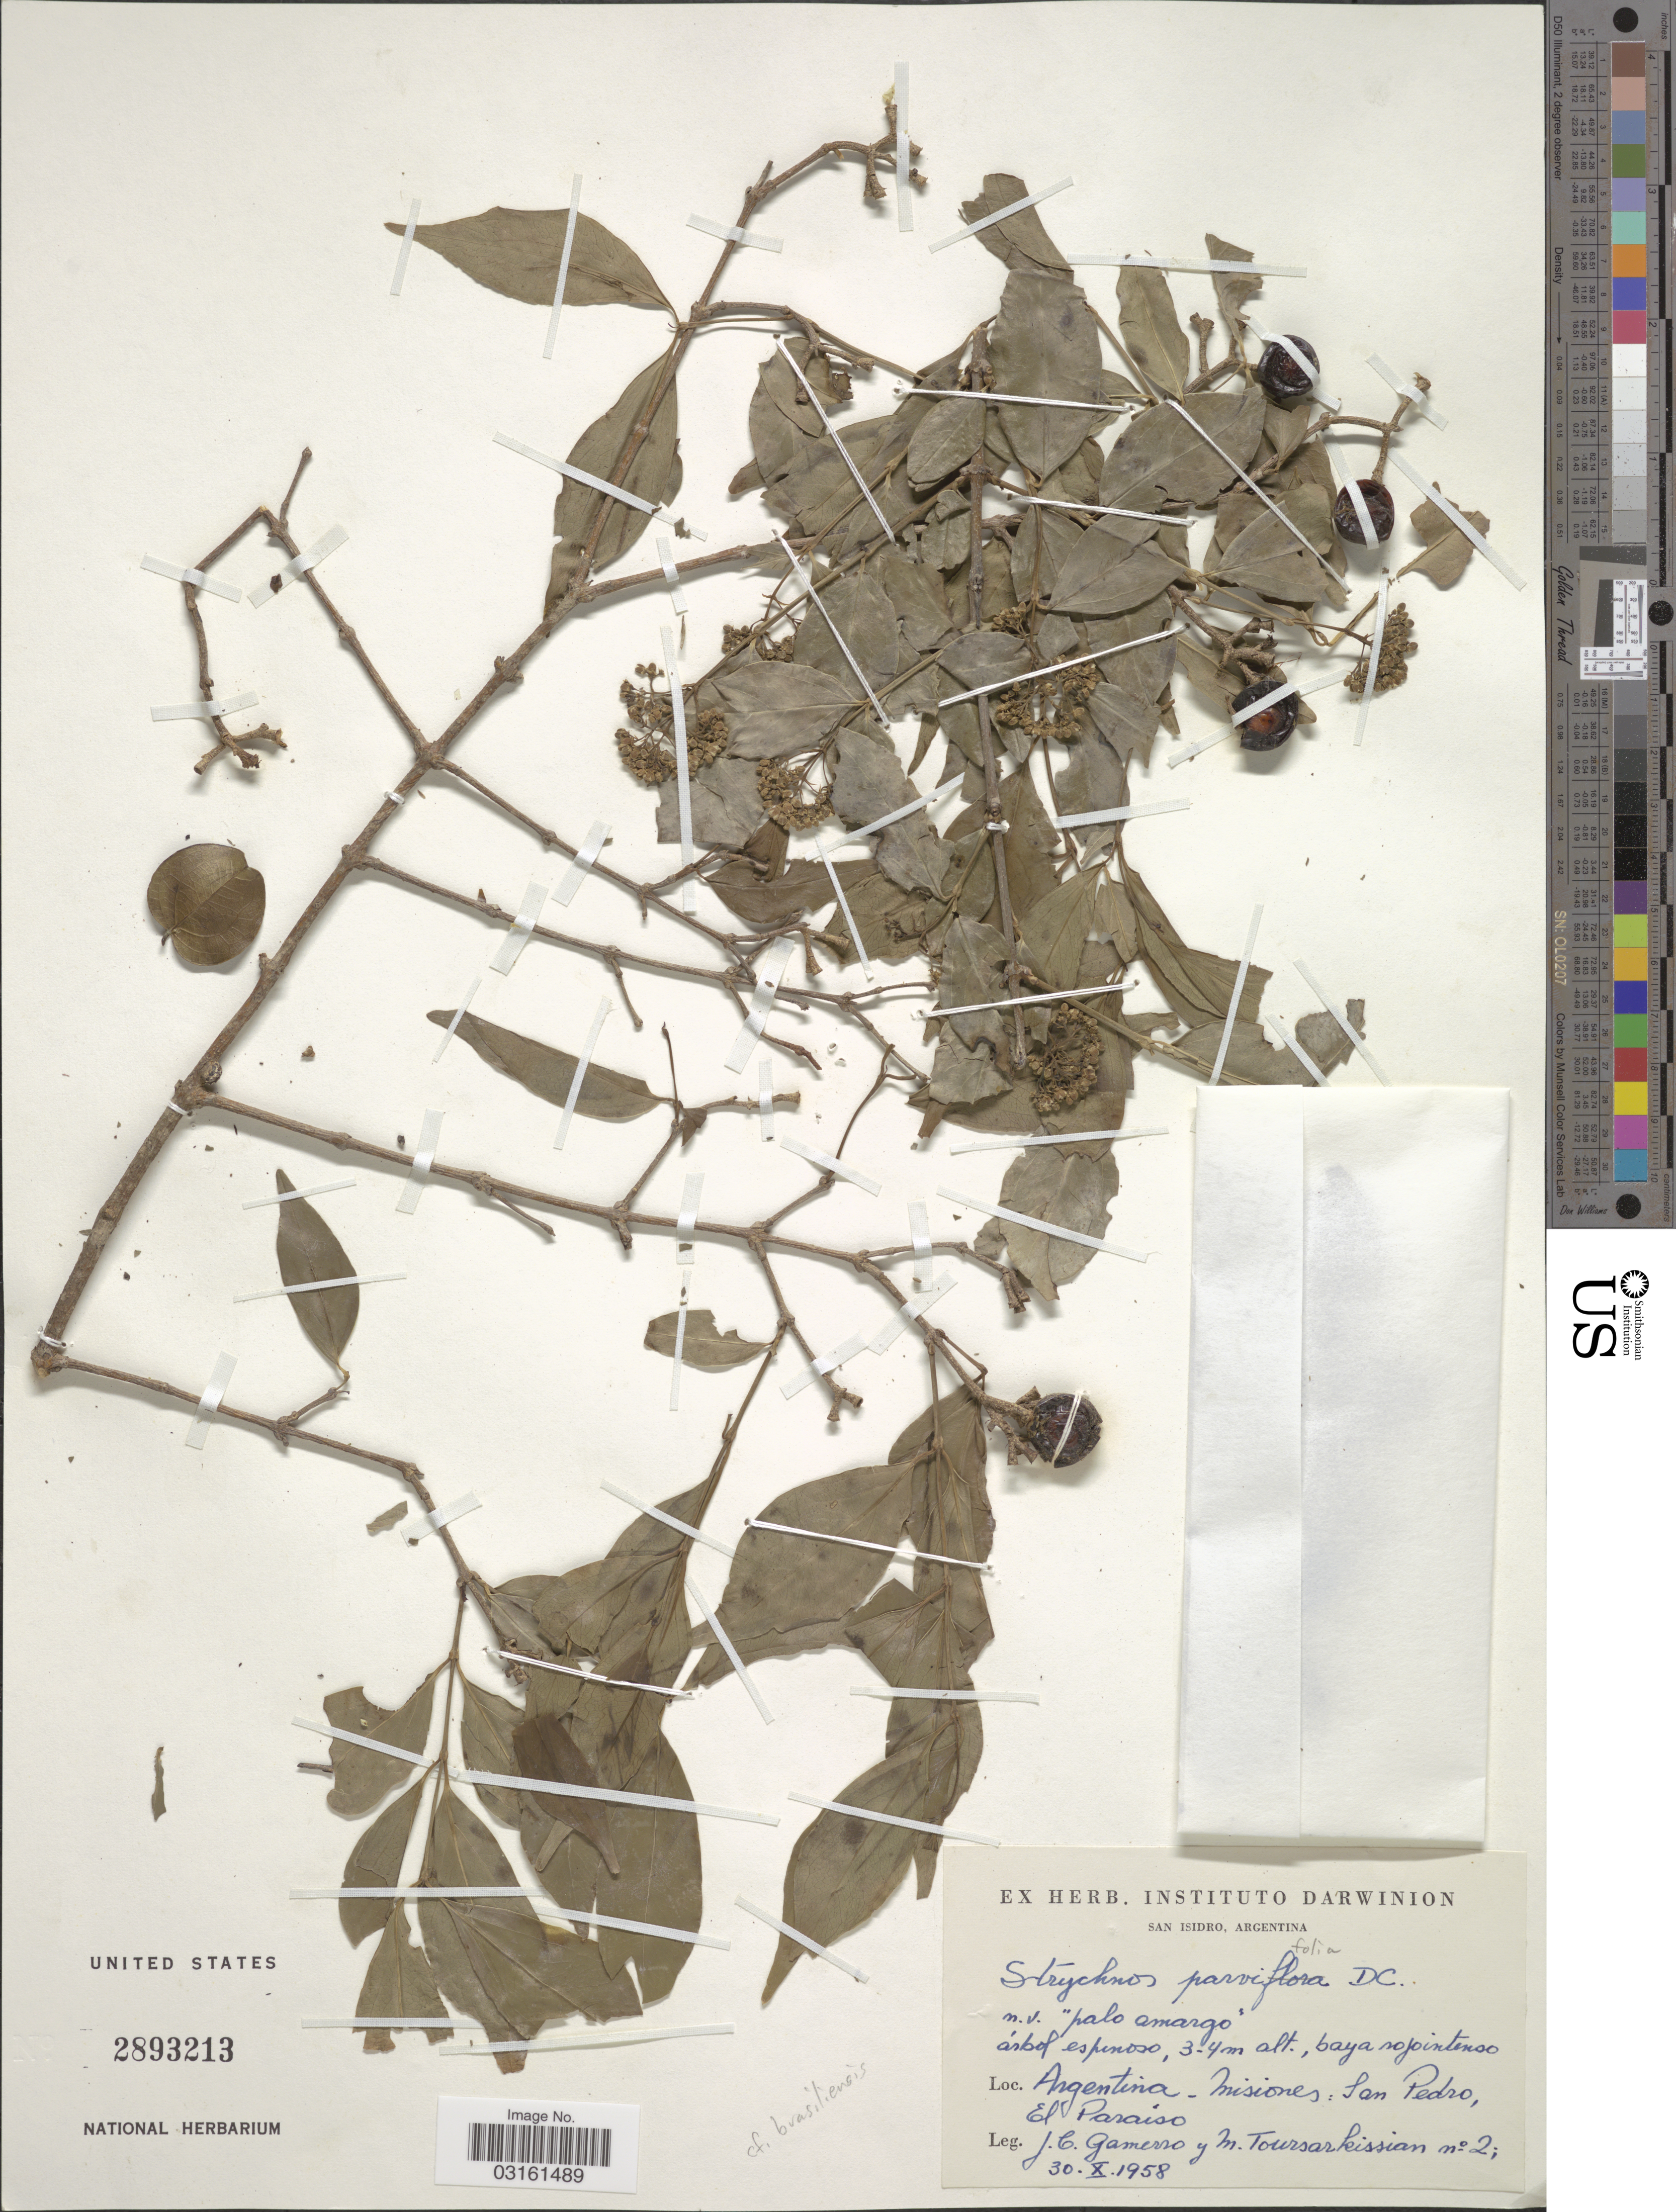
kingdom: Plantae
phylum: Tracheophyta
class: Magnoliopsida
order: Gentianales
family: Loganiaceae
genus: Strychnos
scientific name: Strychnos parvifolia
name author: A. DC.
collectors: J. Gamerro & M. Toursarkissian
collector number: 2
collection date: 1958-10-30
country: Argentina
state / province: Misiones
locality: San Pedro, El Paraíso.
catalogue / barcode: US 2893213